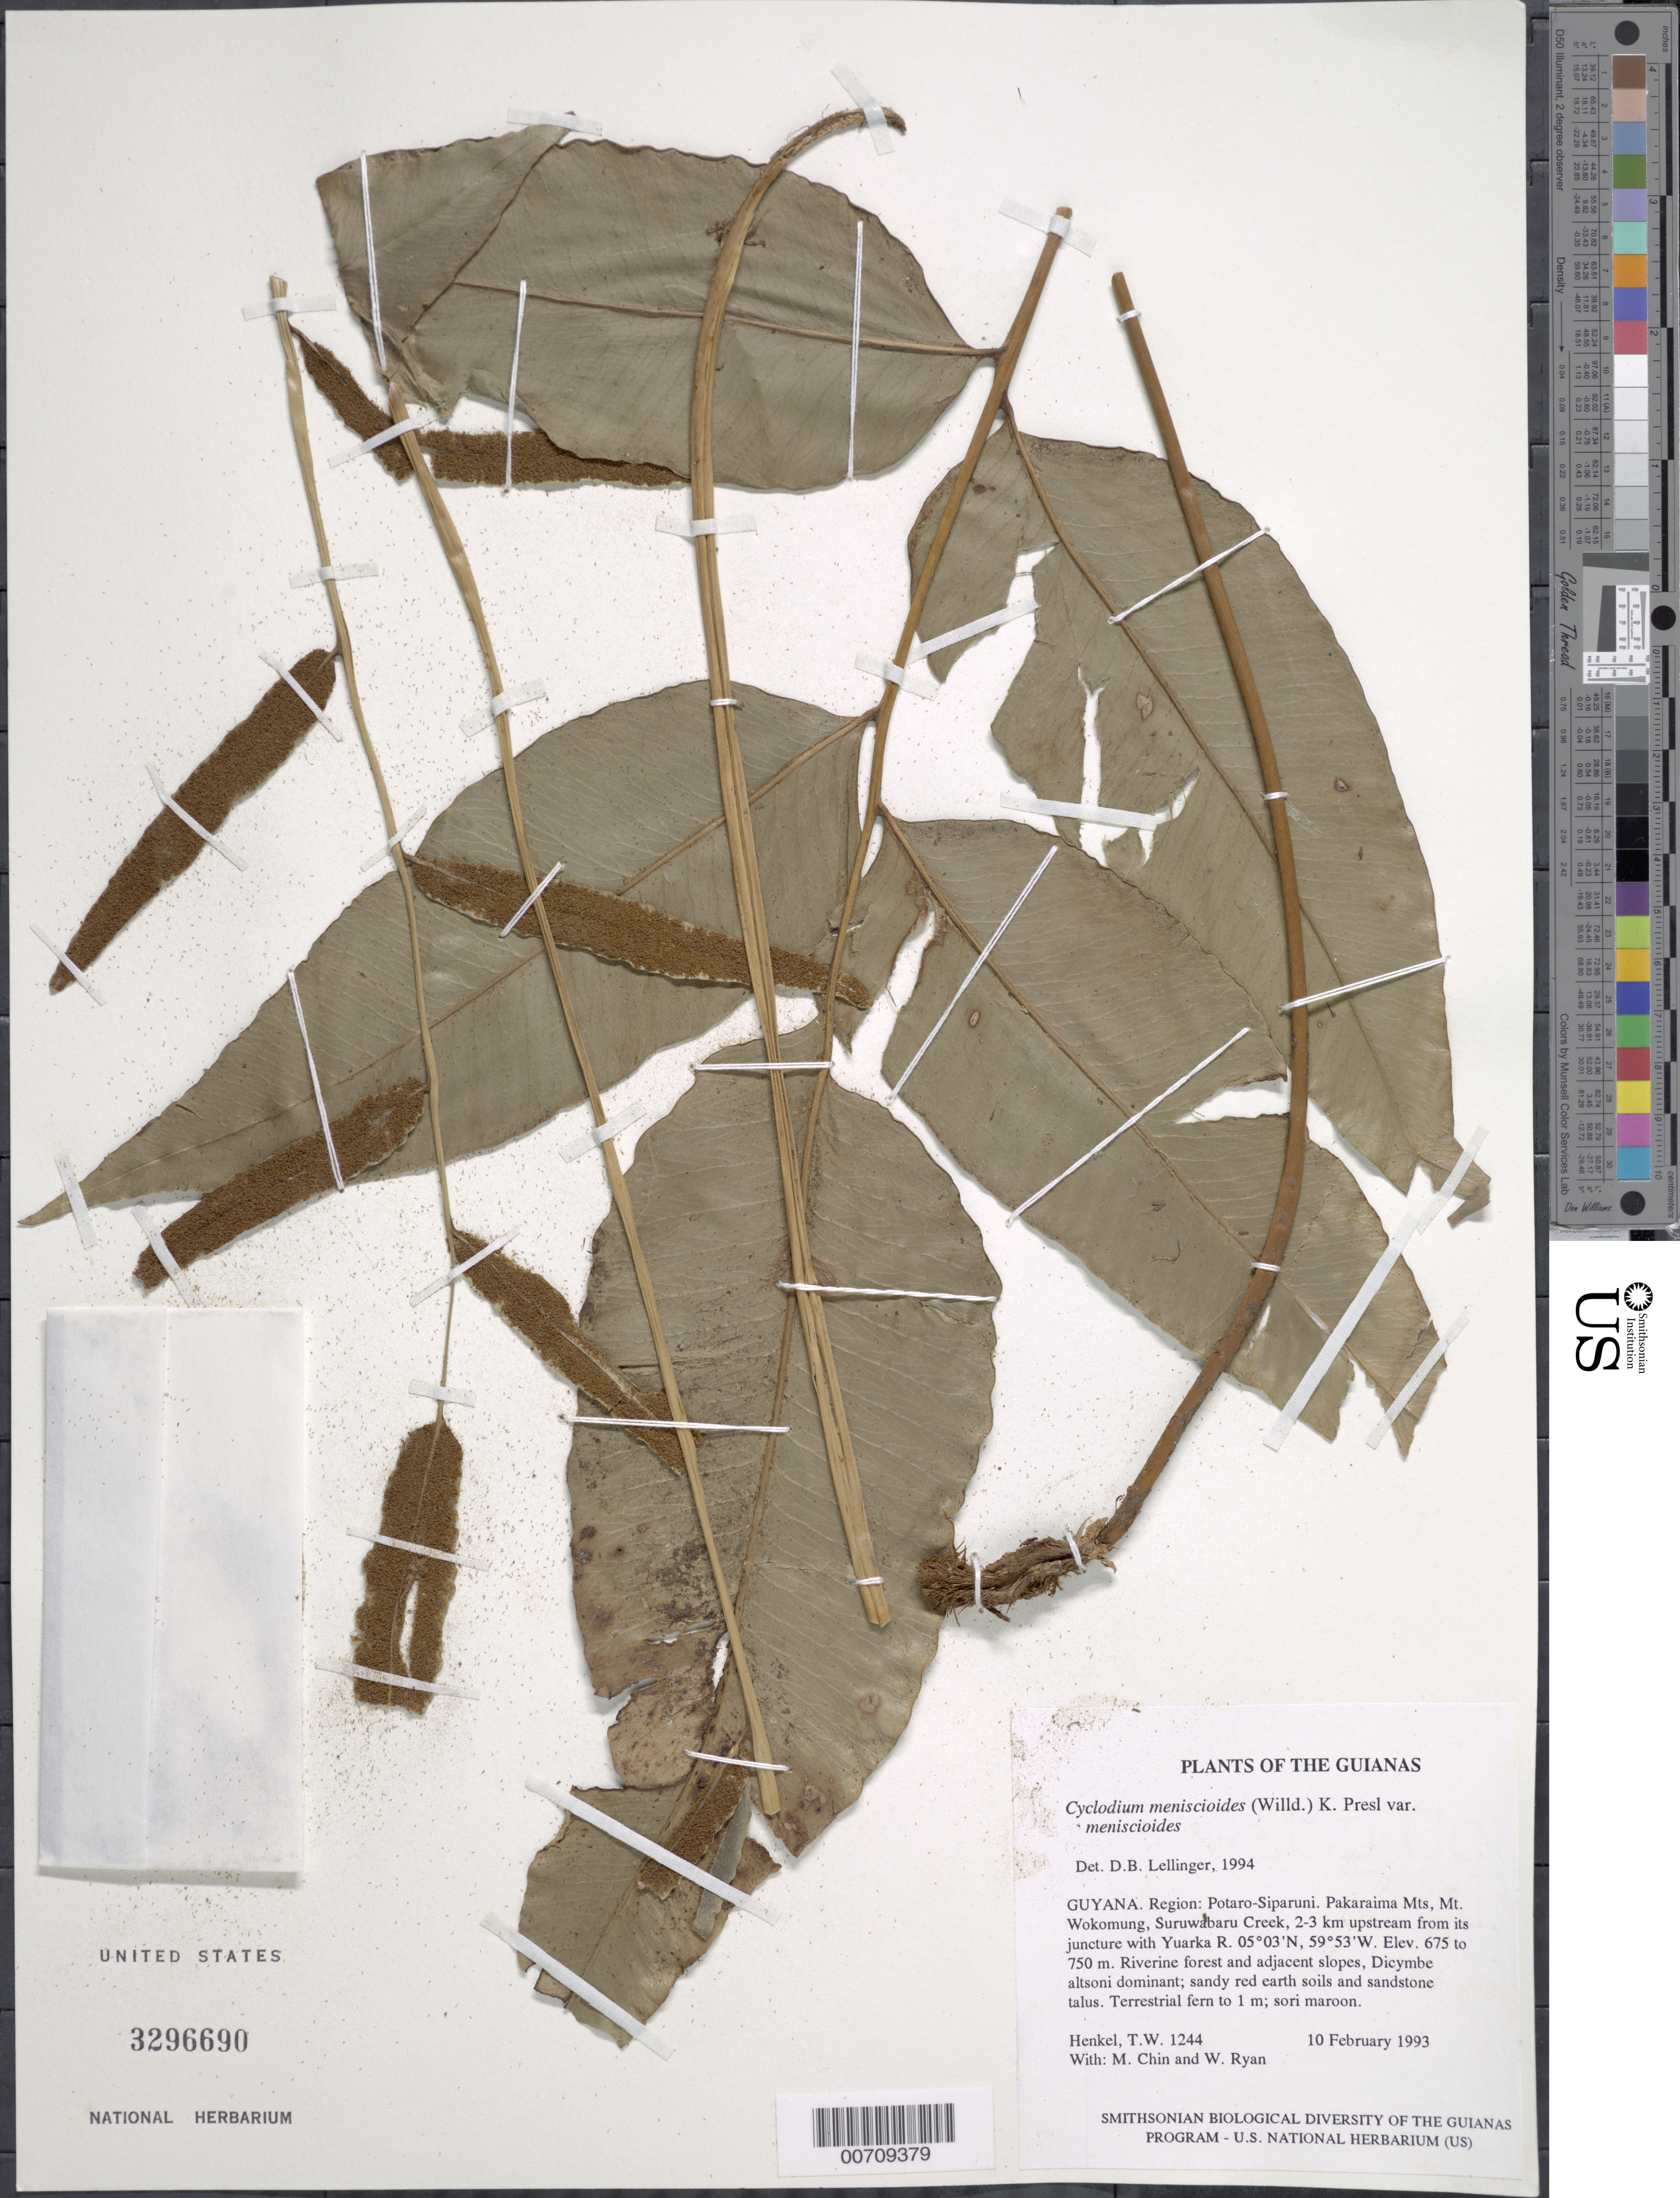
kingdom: Plantae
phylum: Tracheophyta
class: Polypodiopsida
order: Polypodiales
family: Dryopteridaceae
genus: Cyclodium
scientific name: Cyclodium meniscioides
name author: (Willd.) C. Presl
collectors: T. Henkel, M. Chin & W. Ryan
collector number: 1244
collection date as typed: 10 February 1993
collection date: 1993-02-10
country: Guyana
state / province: Potaro-Siparuni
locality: Pakaraima Mts, Mt. Wokomung, Suruwabaru Creek, 2-3 km upstream from juncture with Yuarka R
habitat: Riverine forest and adjacent slopes, Dicymbe altsoni dominant; sandy red earth soils and sandstone talus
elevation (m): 675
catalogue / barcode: US 3296690